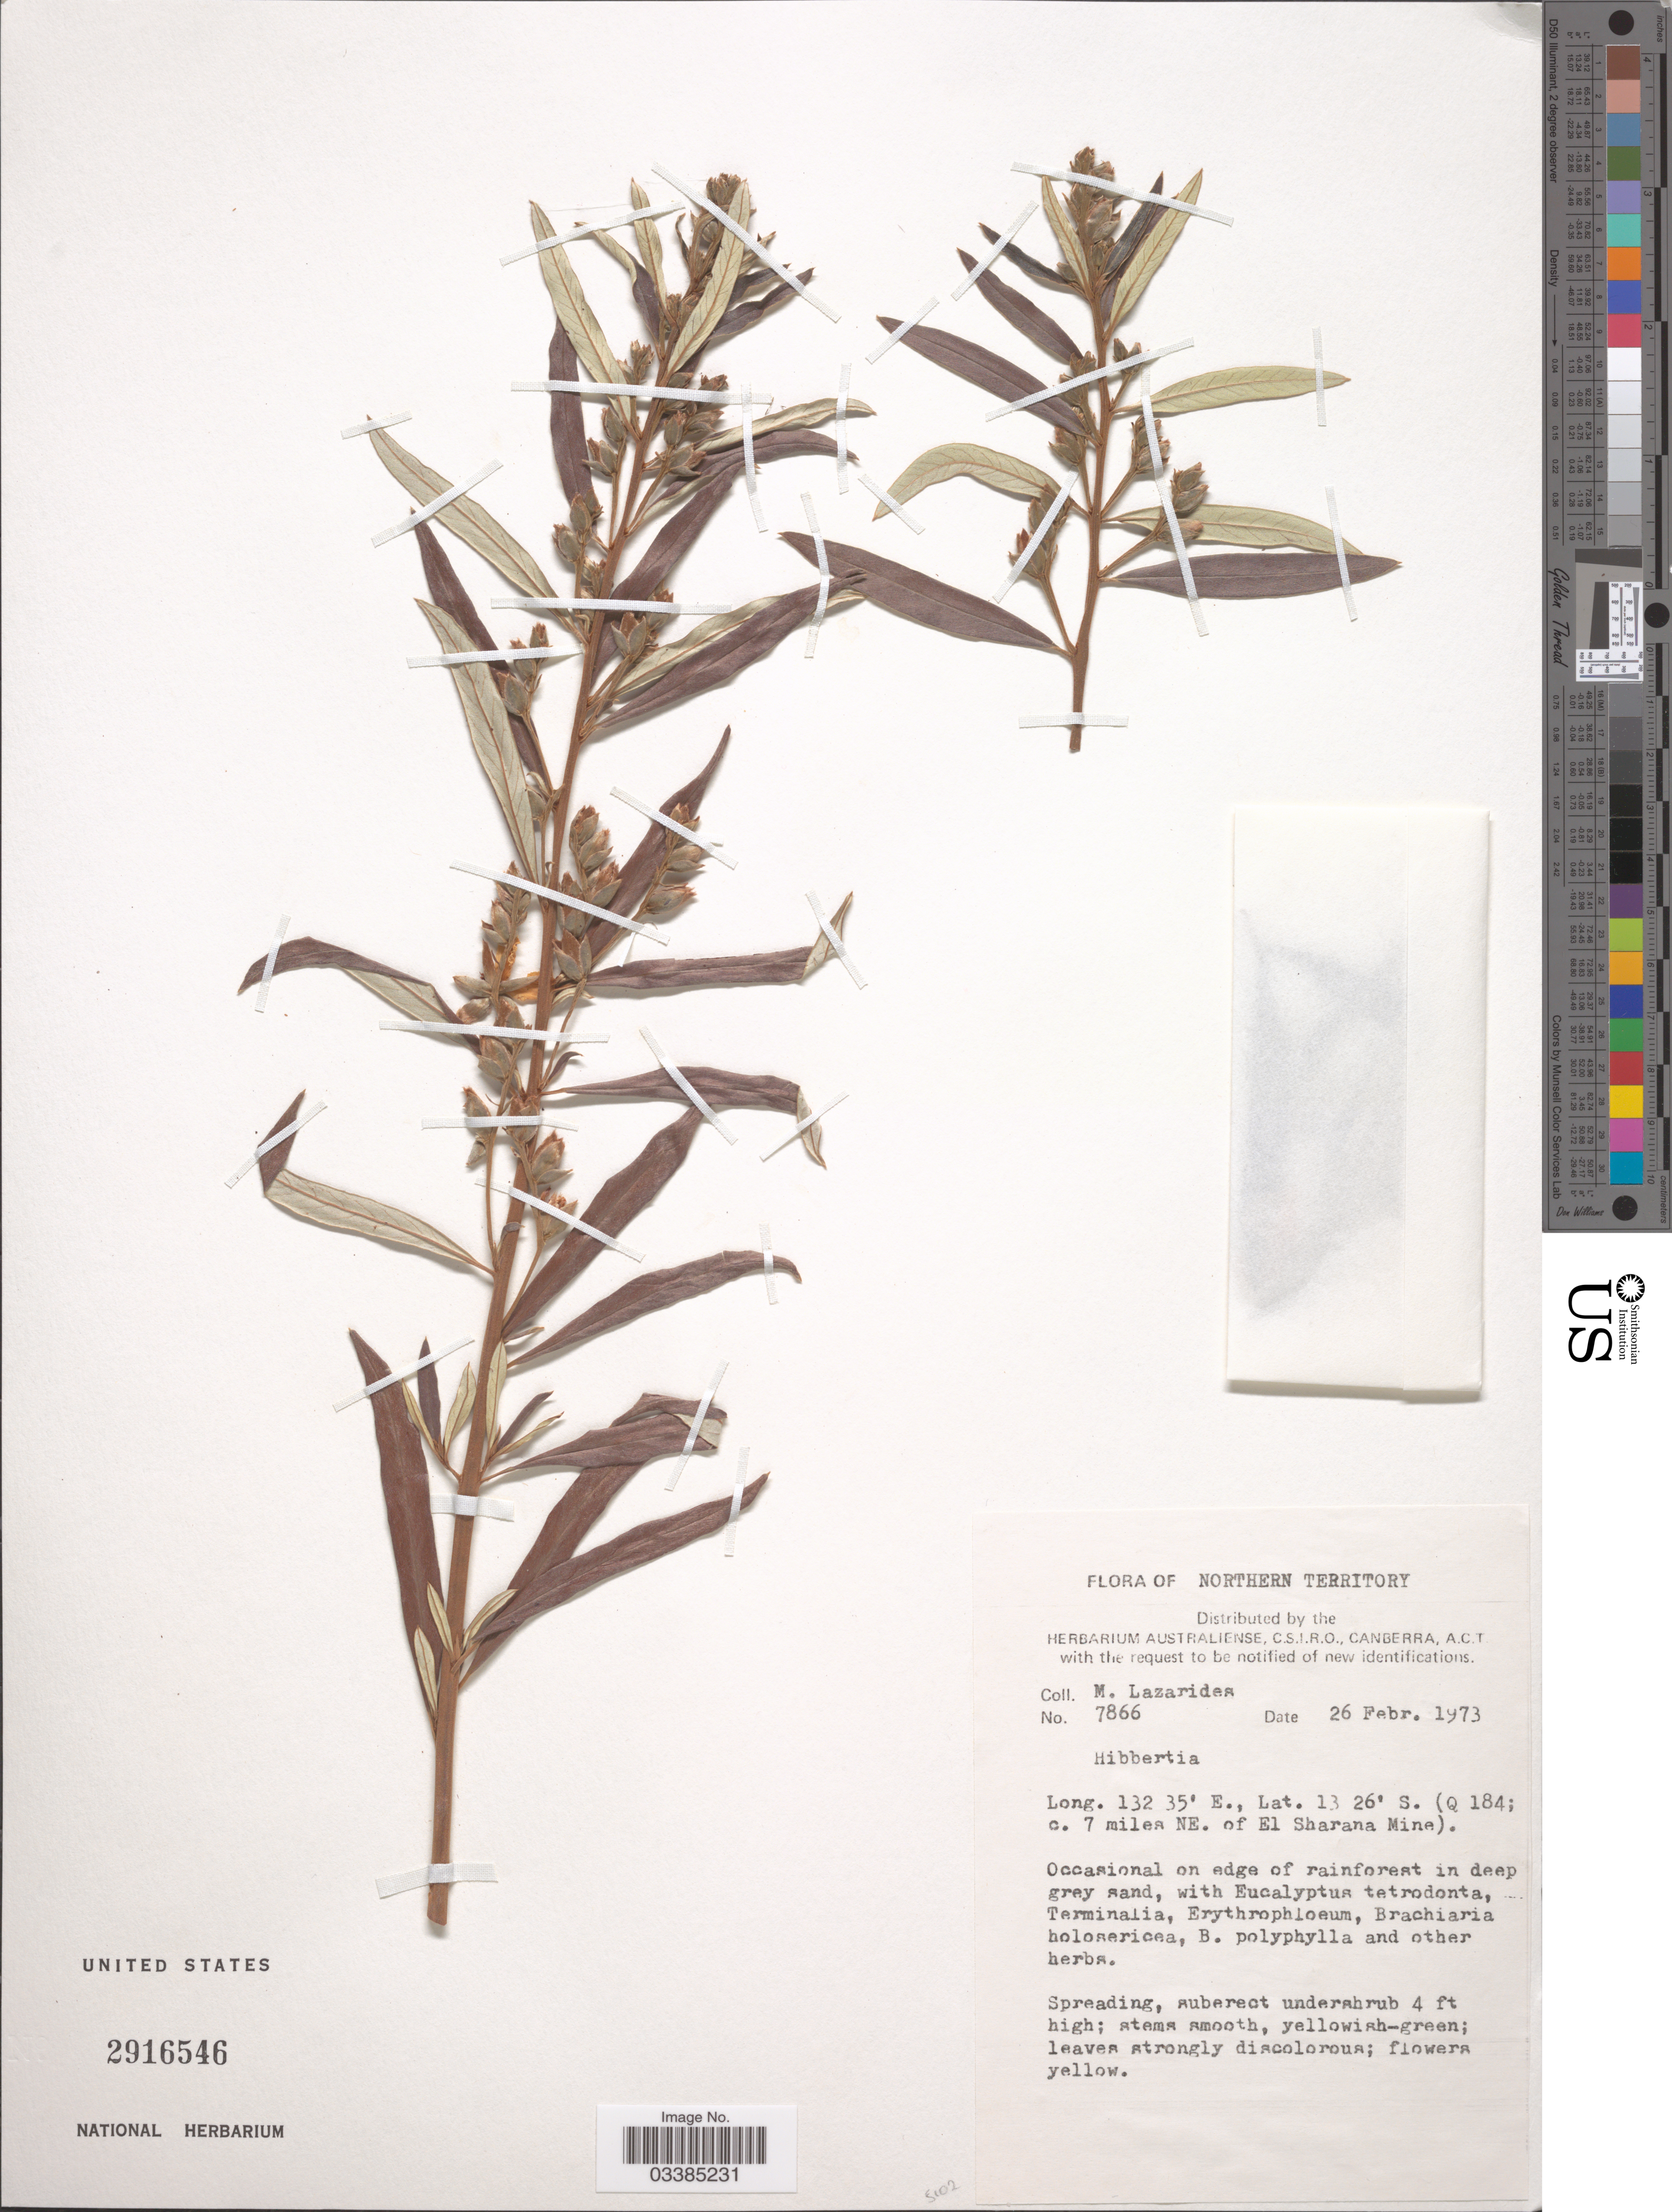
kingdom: Plantae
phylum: Tracheophyta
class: Magnoliopsida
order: Dilleniales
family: Dilleniaceae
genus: Hibbertia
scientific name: Hibbertia sp.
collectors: M. Lazarides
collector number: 7866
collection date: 1973-02-26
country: Australia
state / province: Northern Territory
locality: (Q 184; c. 7 miles NE. of El Sharana Mine).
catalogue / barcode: US 2916546